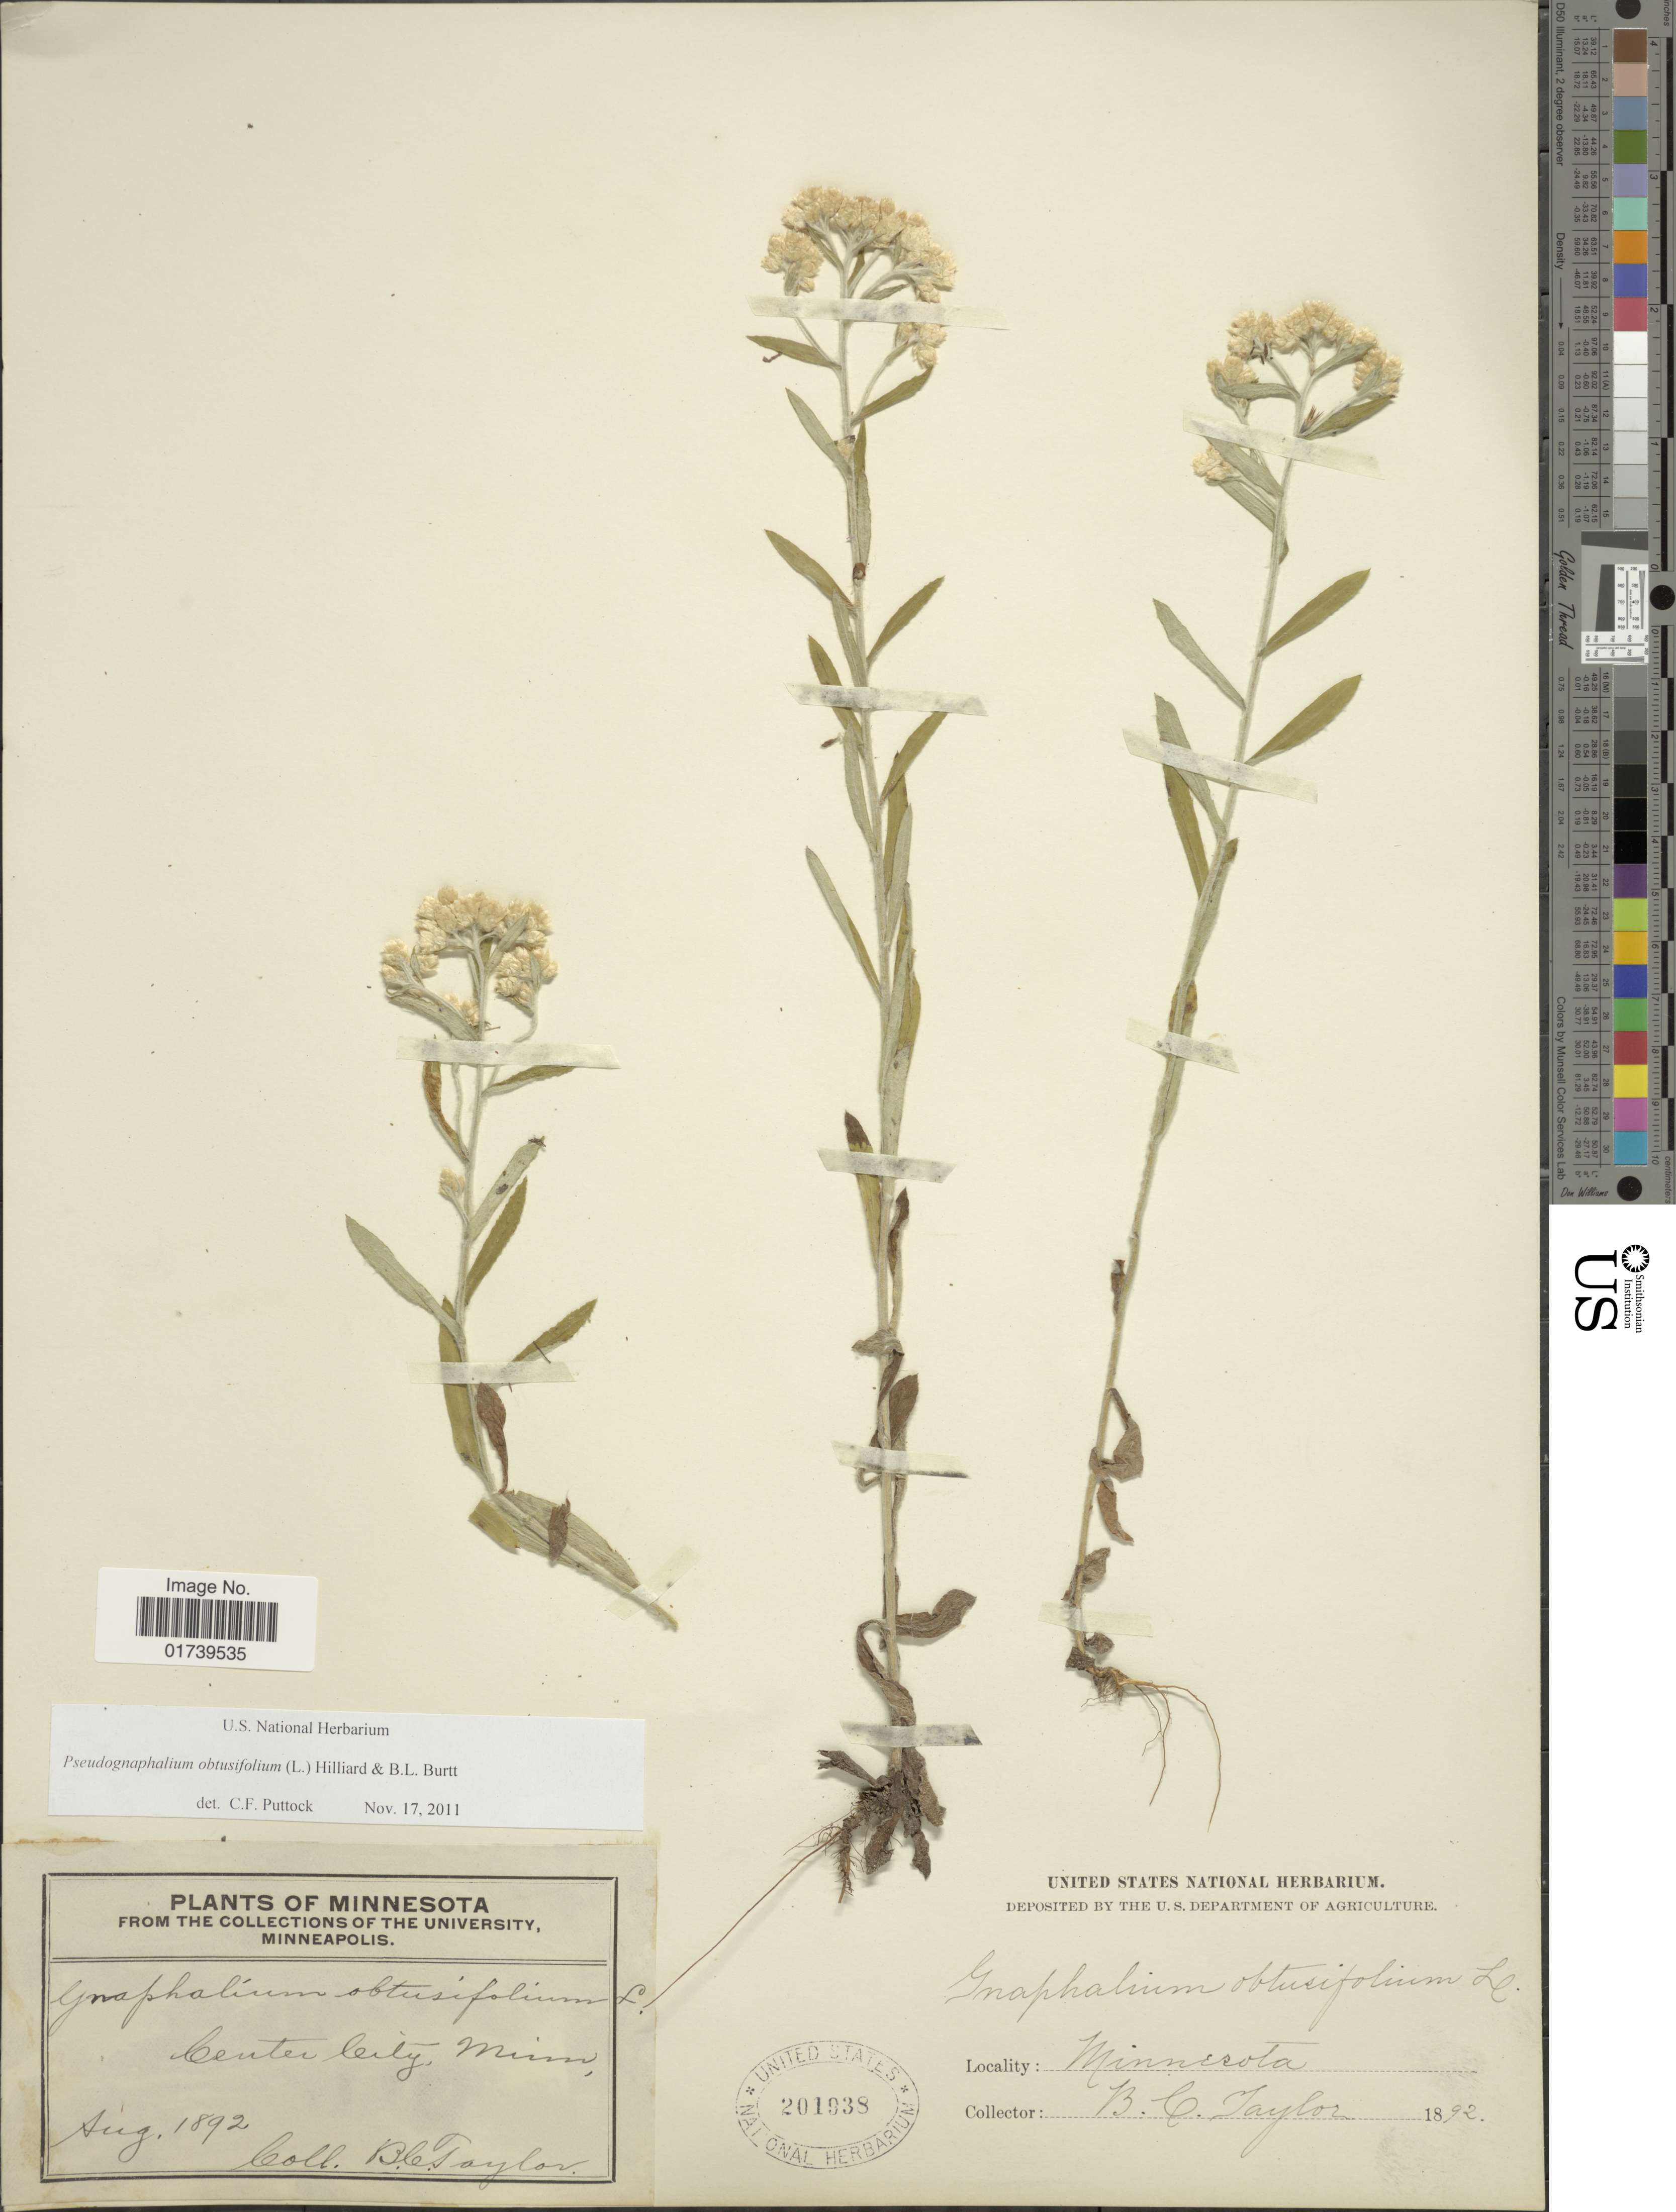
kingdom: Plantae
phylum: Tracheophyta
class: Magnoliopsida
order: Asterales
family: Asteraceae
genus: Pseudognaphalium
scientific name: Pseudognaphalium obtusifolium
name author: (L.) Hilliard & B.L. Burtt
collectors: B. C. Taylor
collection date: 1892-08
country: United States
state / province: Minnesota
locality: Center City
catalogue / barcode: US 201938